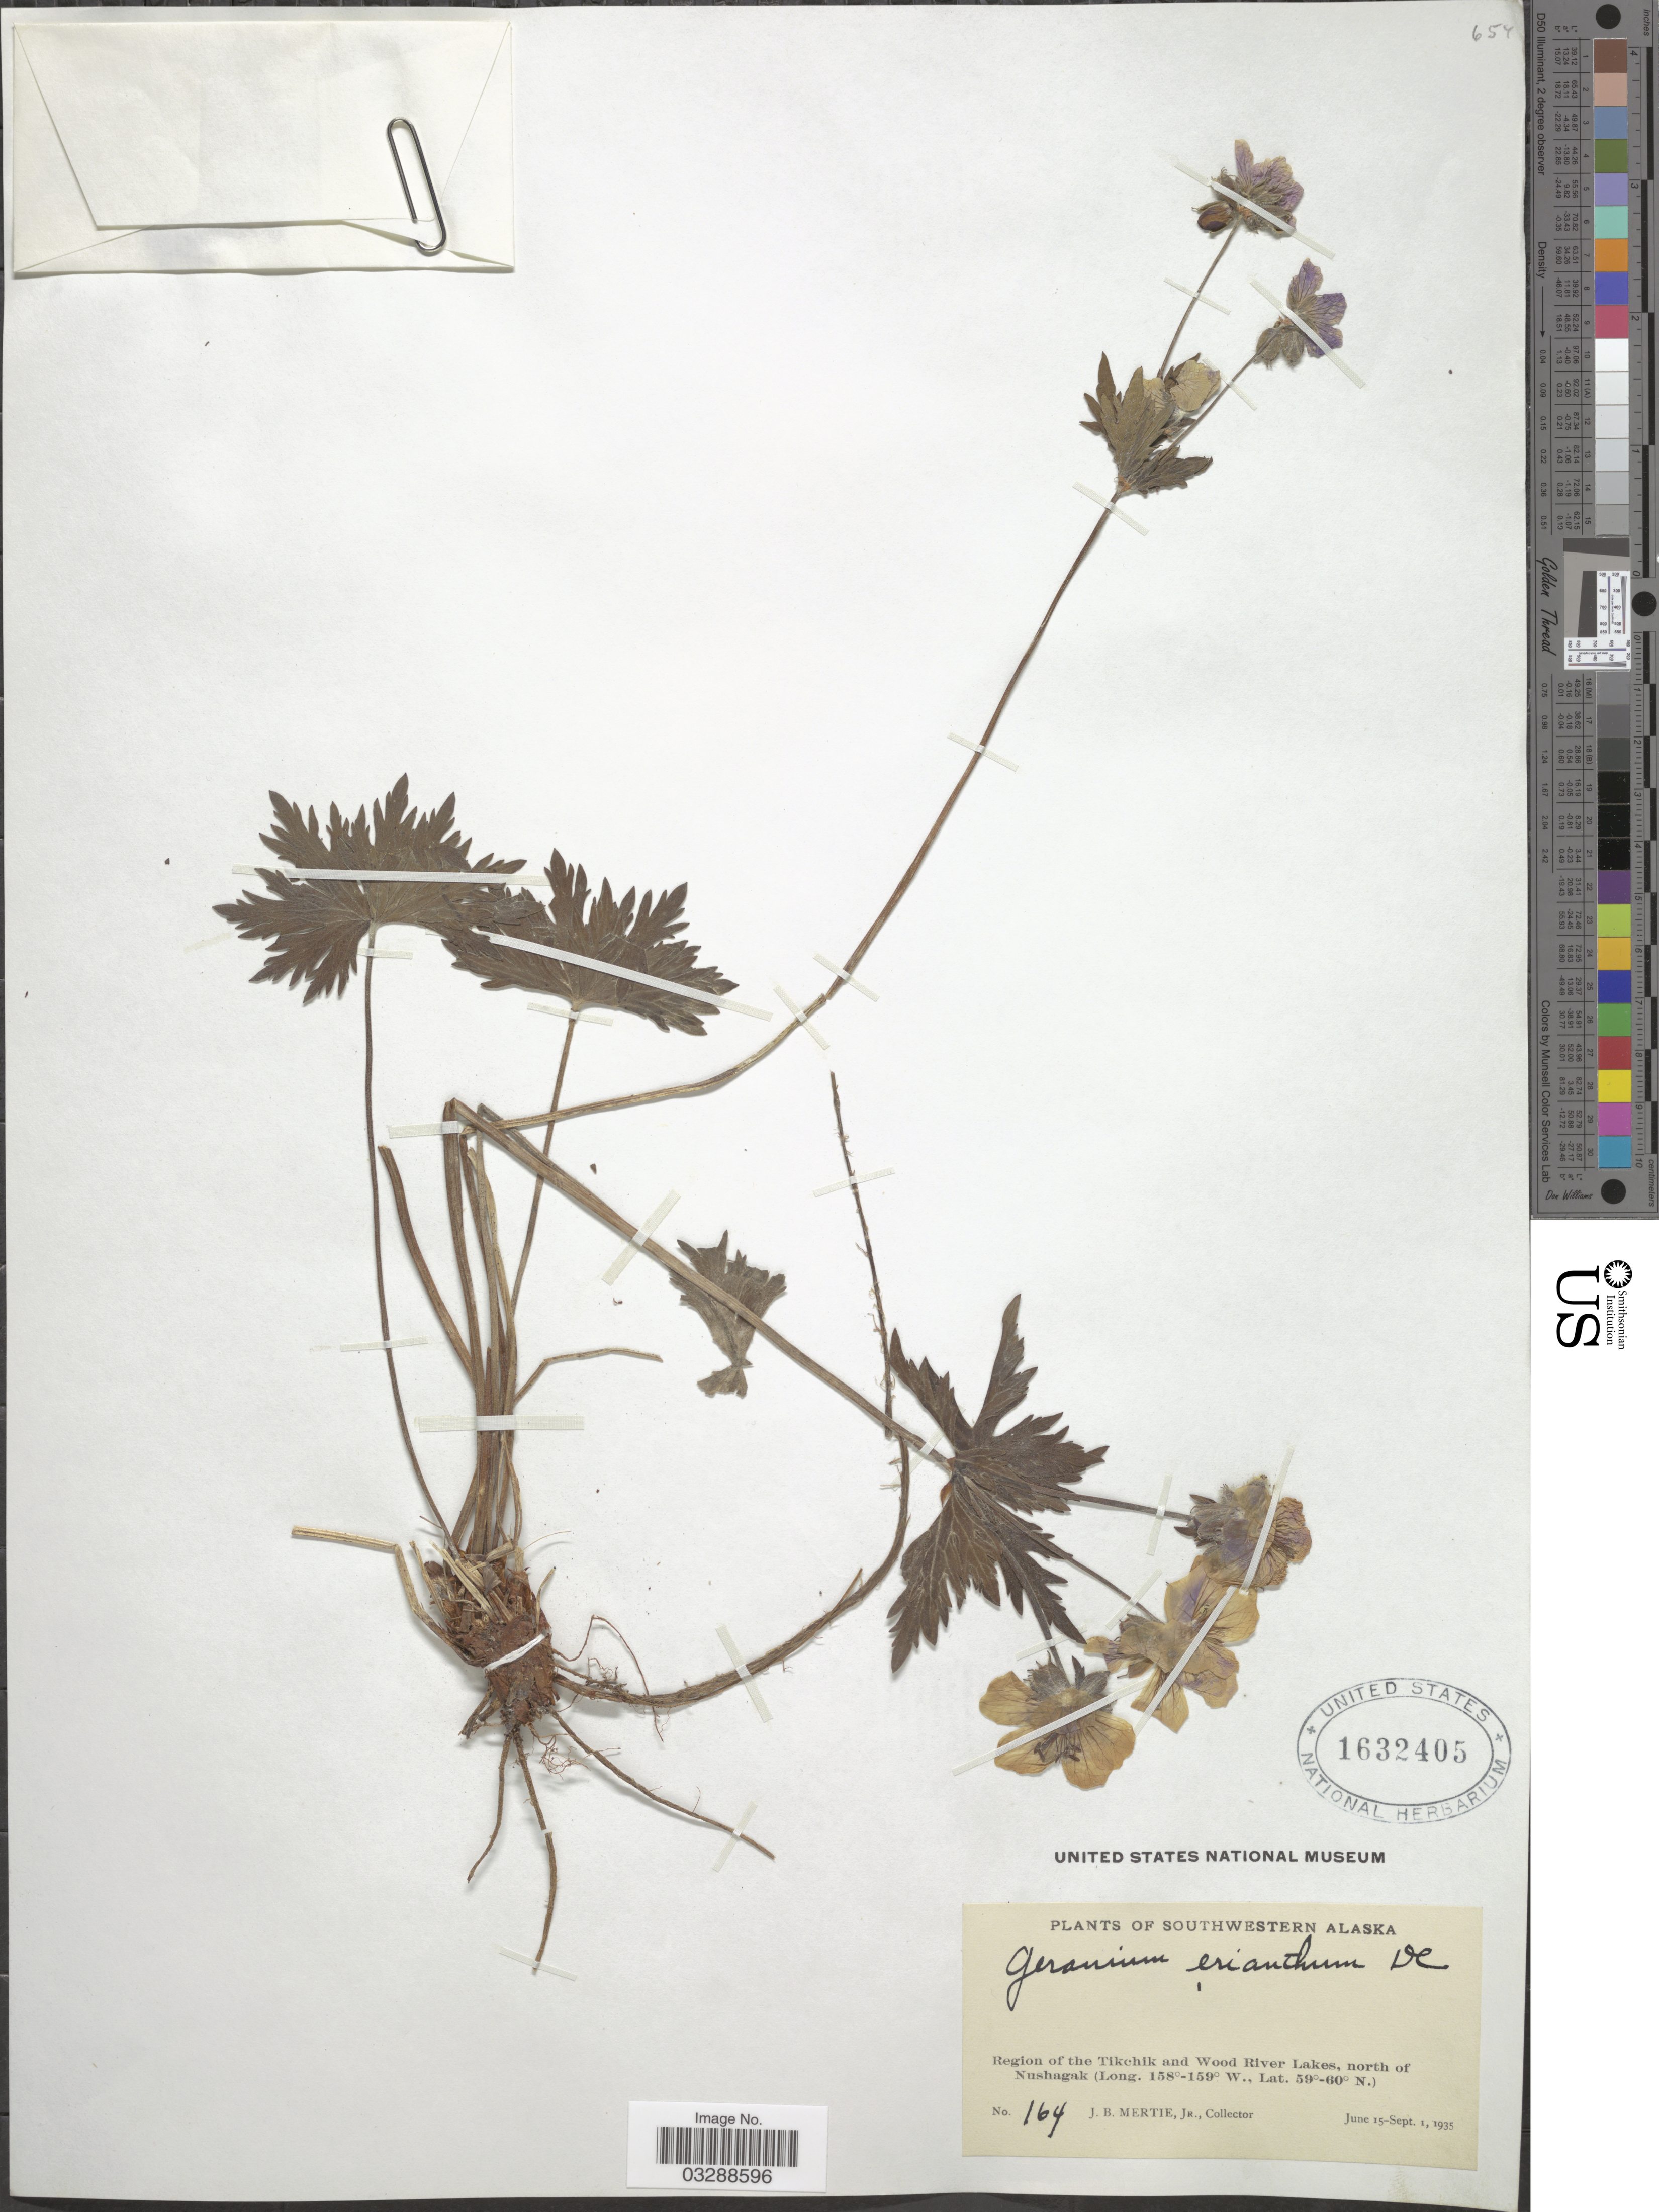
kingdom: Plantae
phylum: Tracheophyta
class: Magnoliopsida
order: Geraniales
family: Geraniaceae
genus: Geranium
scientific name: Geranium erianthum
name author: DC.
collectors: J. Mertie Jr.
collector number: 164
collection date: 1935-06-15/1935-09-01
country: United States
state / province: Alaska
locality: Southwestern Alaska, Region of the Tikchik and Wood River Lakes, north of Nushagak.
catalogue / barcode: US 1632405